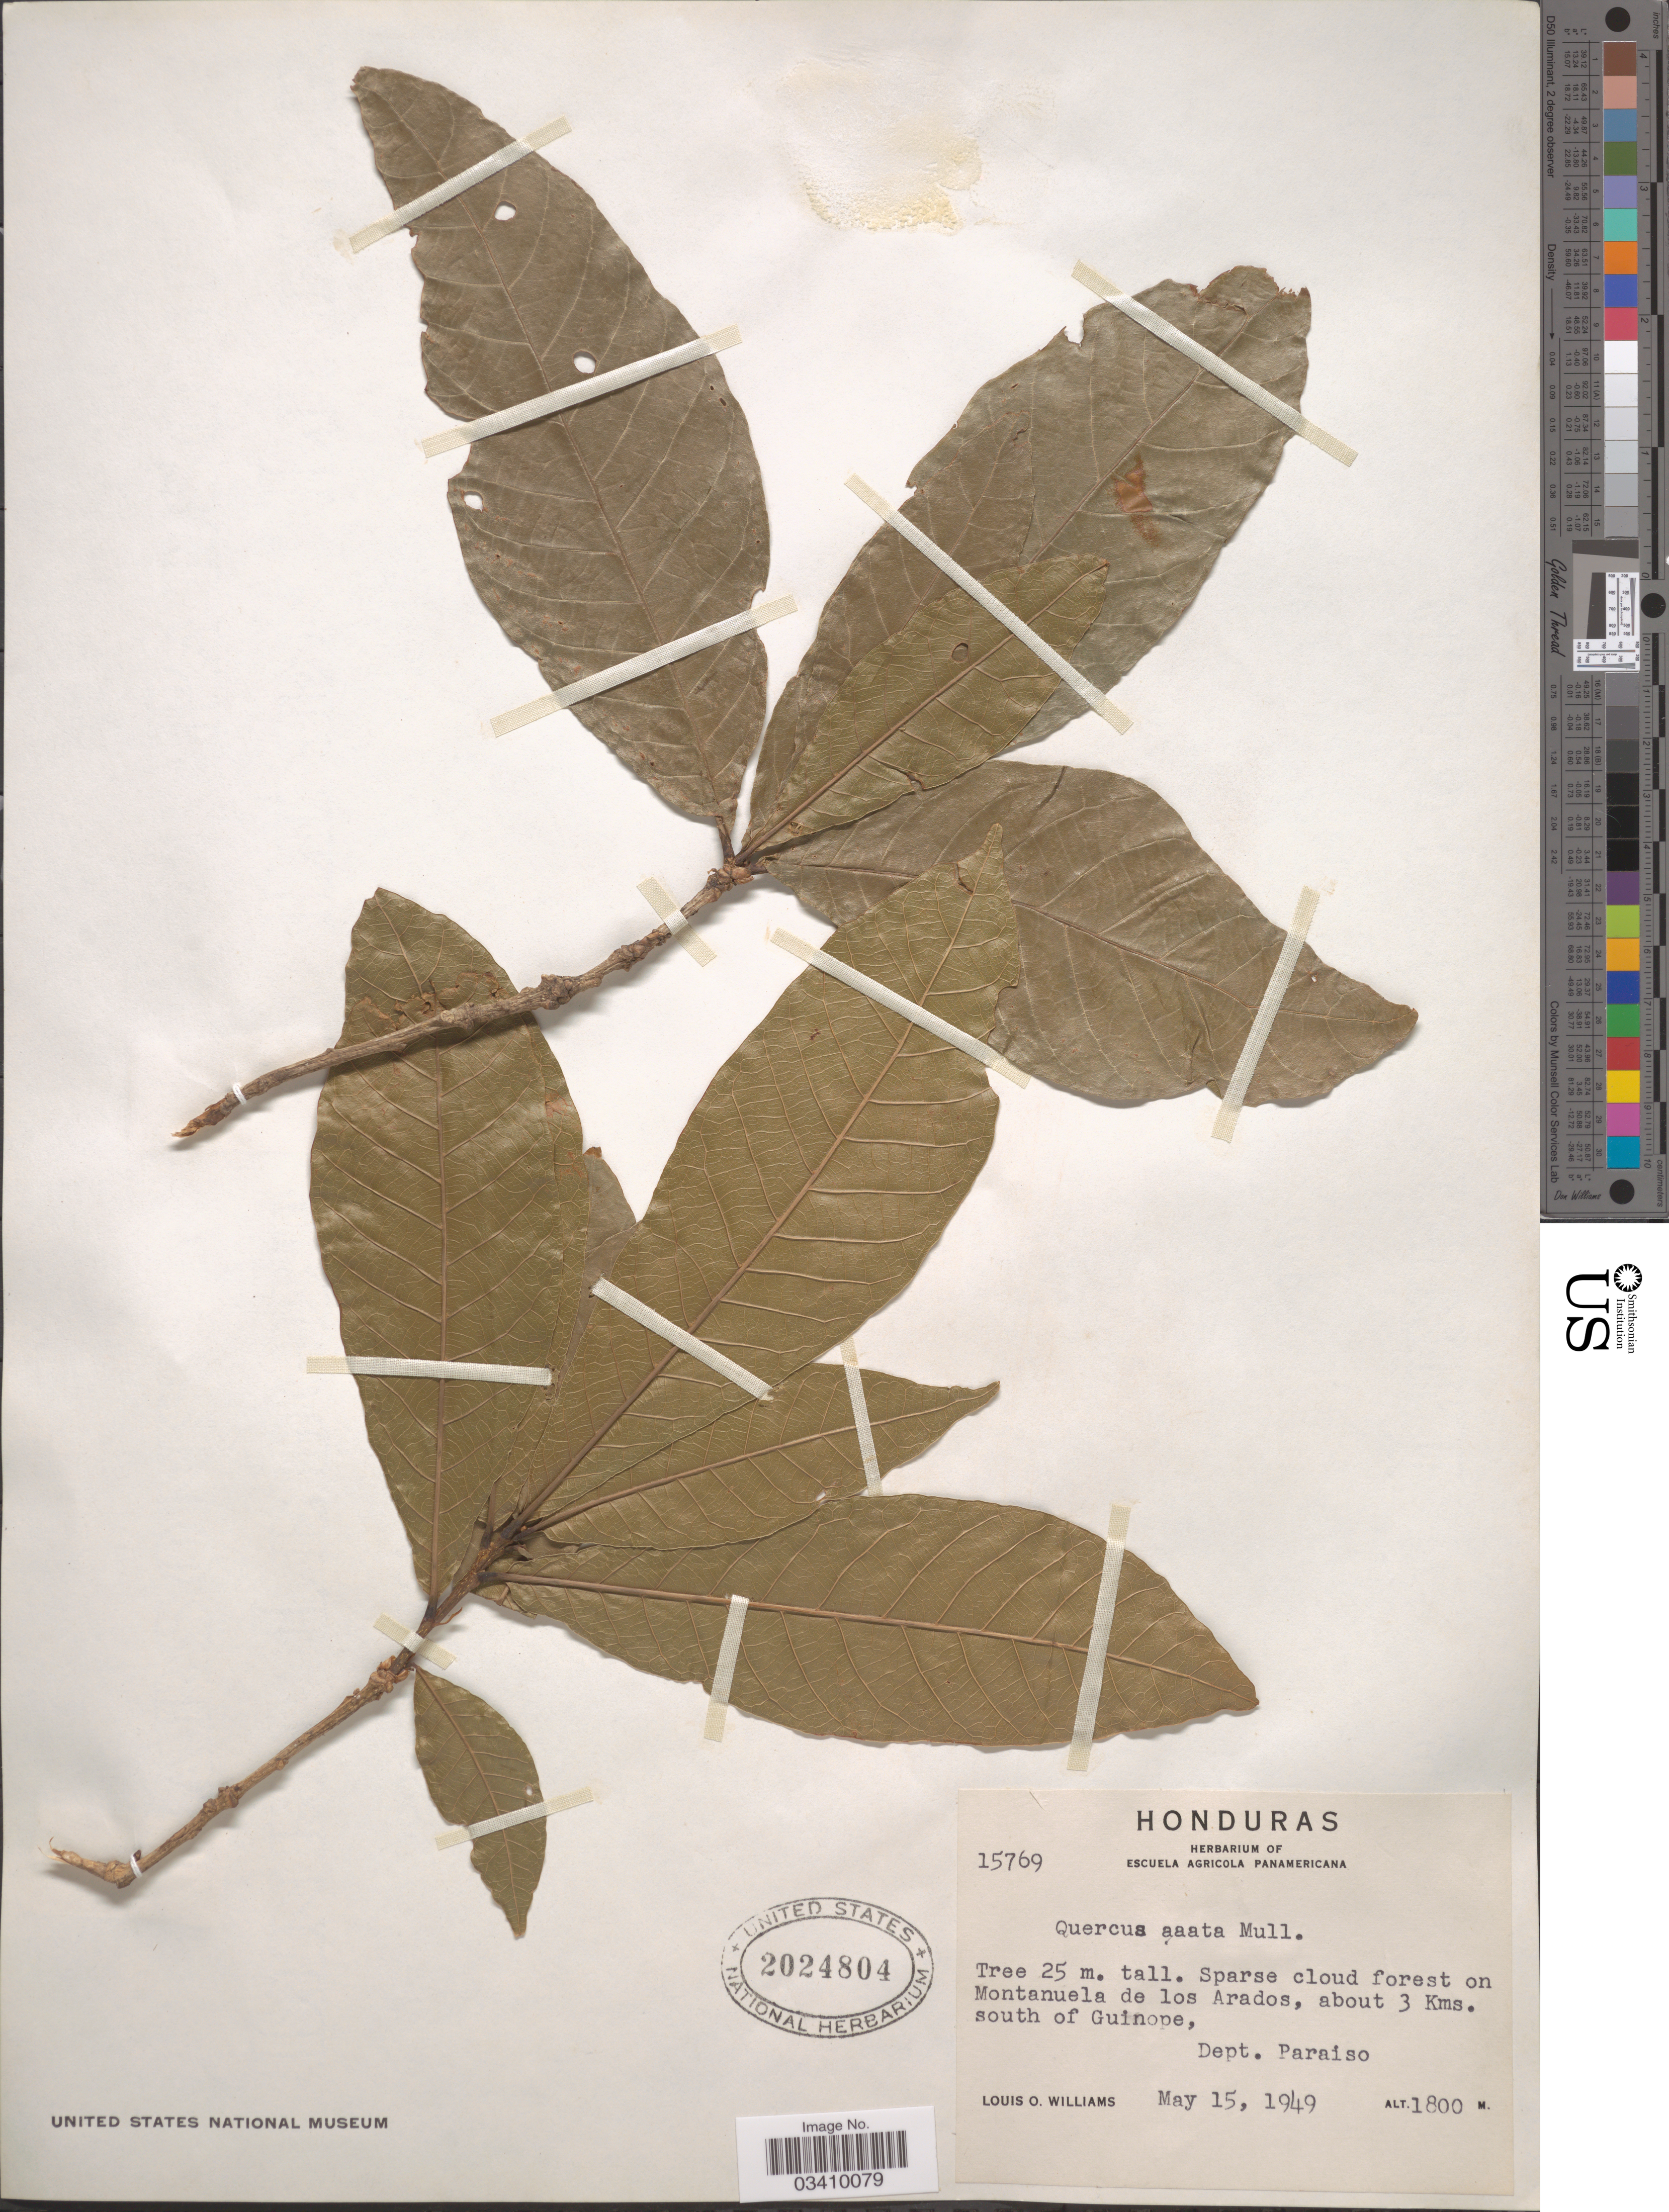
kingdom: Plantae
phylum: Tracheophyta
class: Magnoliopsida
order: Fagales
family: Fagaceae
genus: Quercus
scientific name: Quercus aaata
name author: C.H. Müll.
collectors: L. O. Williams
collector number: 15769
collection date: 1949-05-15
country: Honduras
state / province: El Paraíso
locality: Sparse cloud forest on Montanuela de los Arados, about 3 Kms. south of Guinope, Dept. Paraiso.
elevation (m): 1800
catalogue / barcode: US 2024804